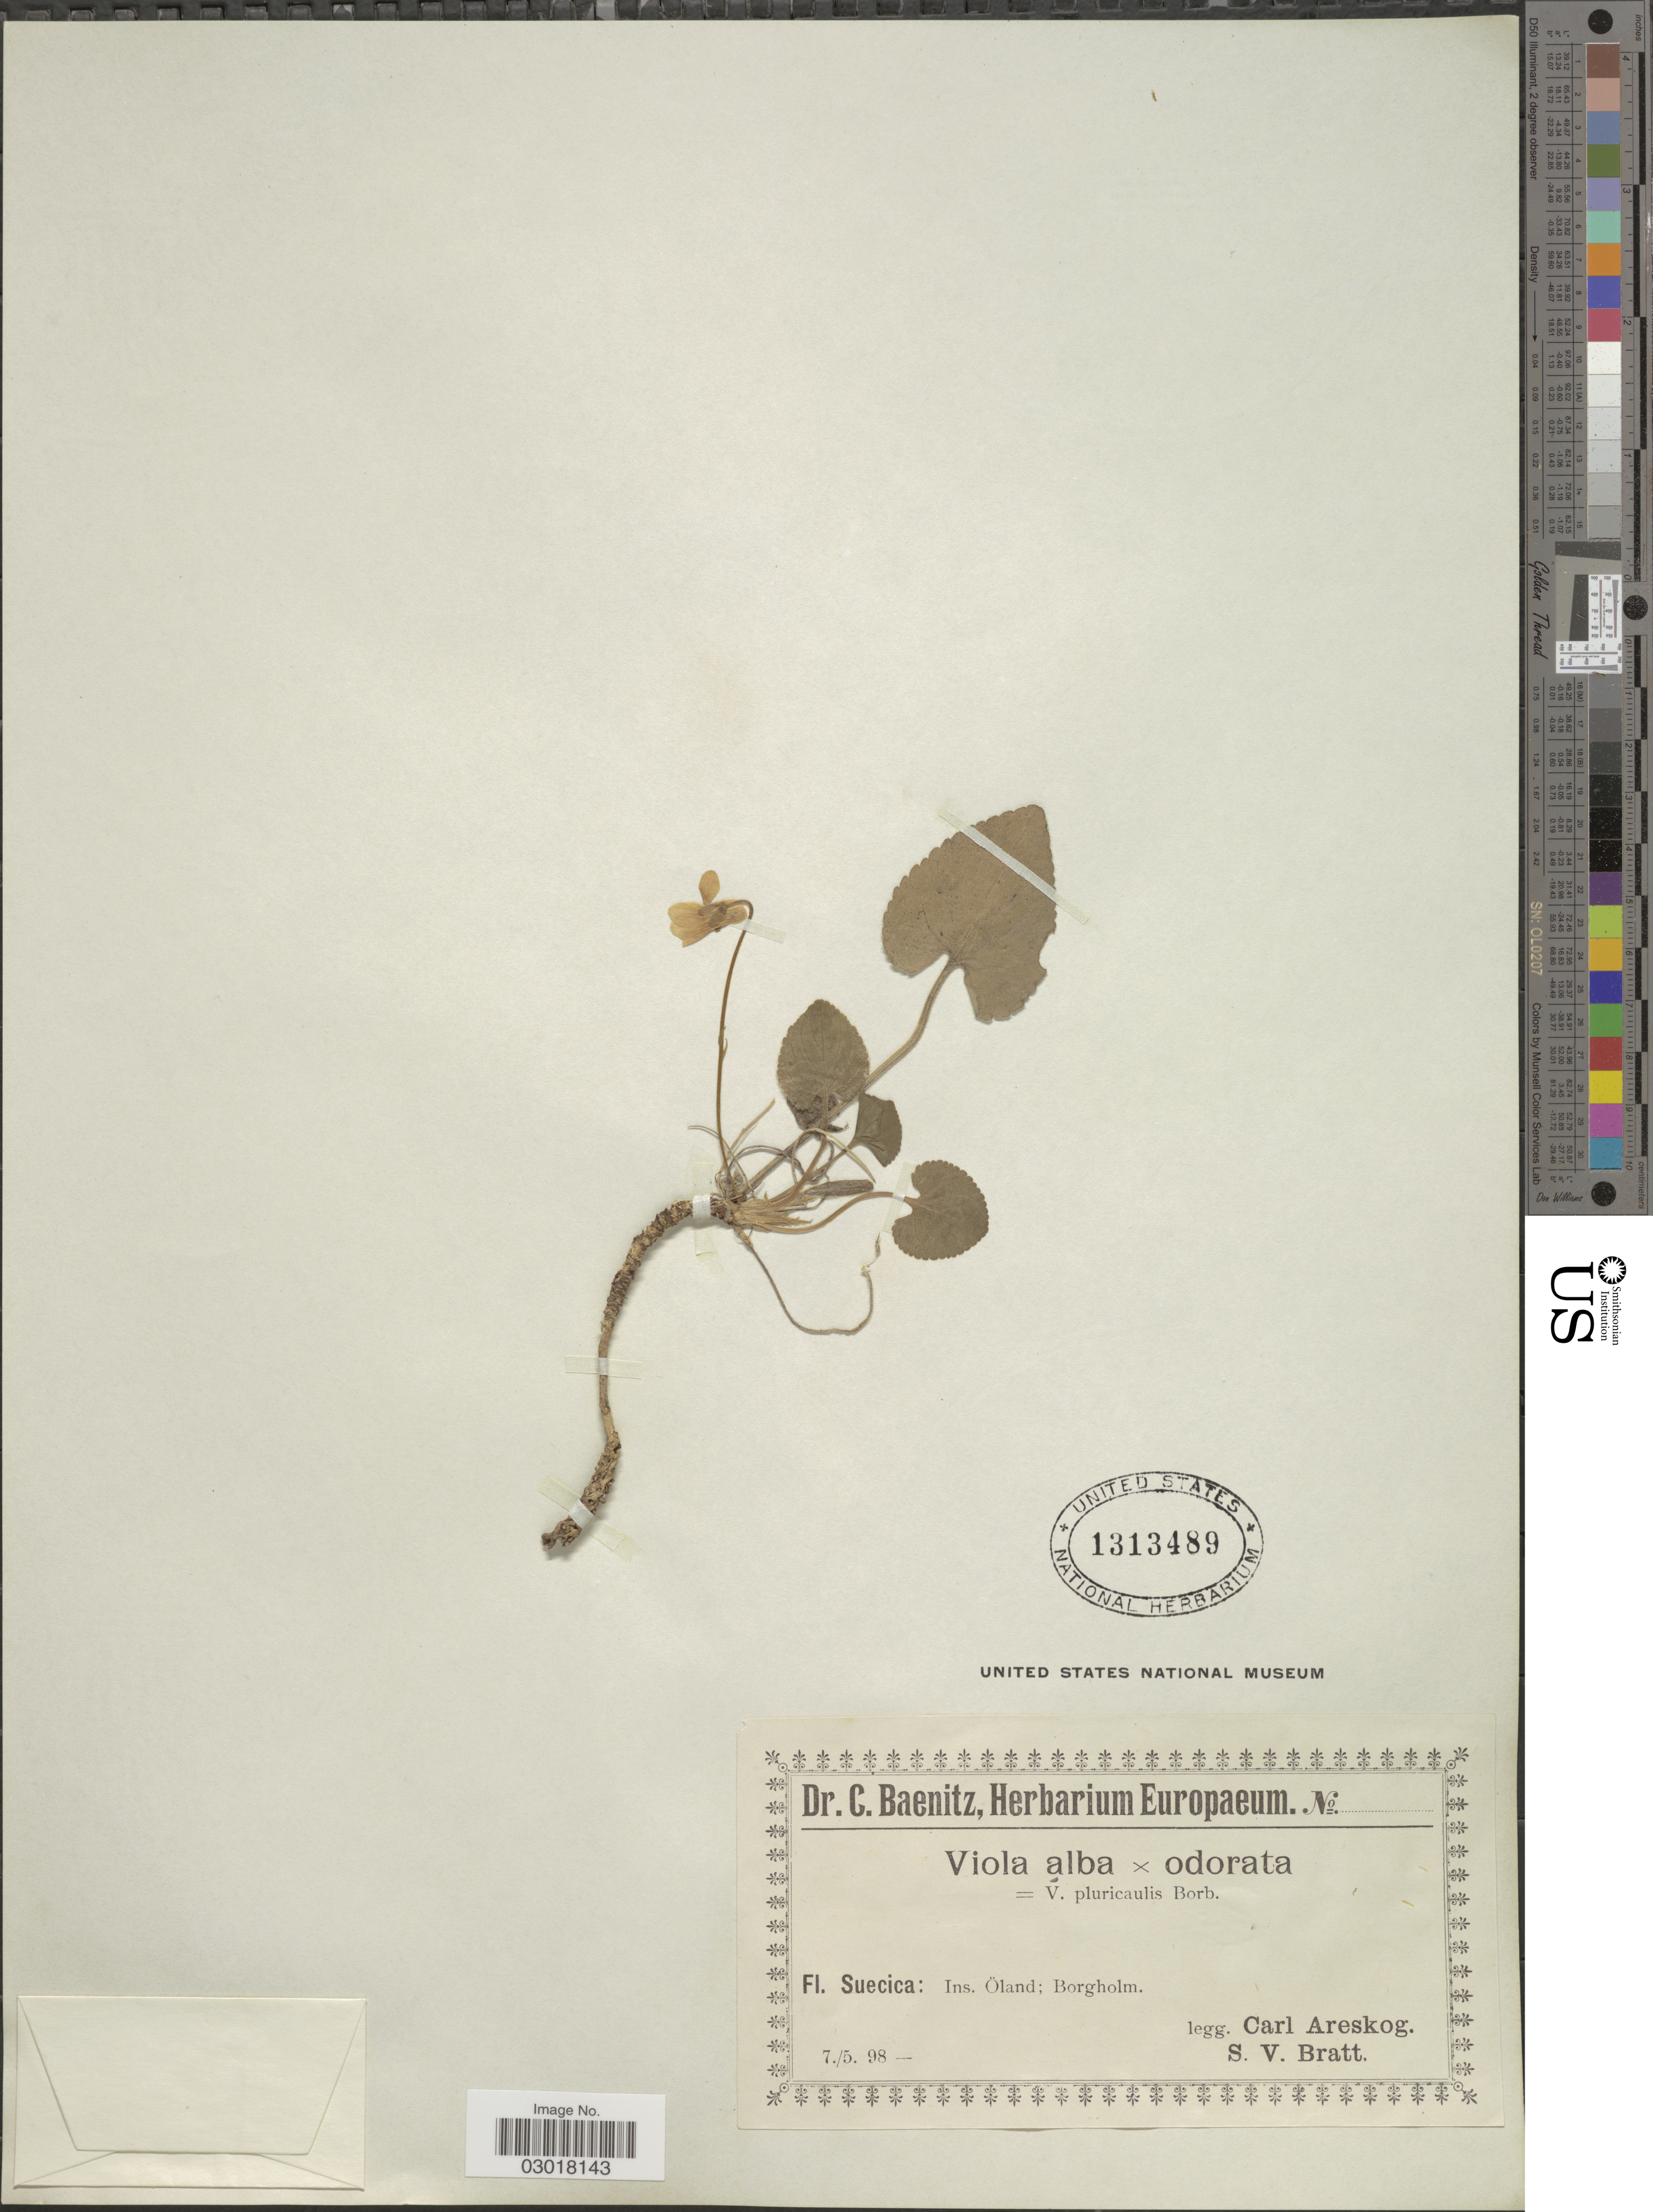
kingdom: Plantae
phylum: Tracheophyta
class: Magnoliopsida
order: Malpighiales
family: Violaceae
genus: Viola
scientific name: Viola alba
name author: Besser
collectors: C. Areskog & S. Bratt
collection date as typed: Transcribed d/m/y: 7/5/98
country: Sweden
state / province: Kalmar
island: Oland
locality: Ins Öland; Borgholm.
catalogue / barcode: US 1313489